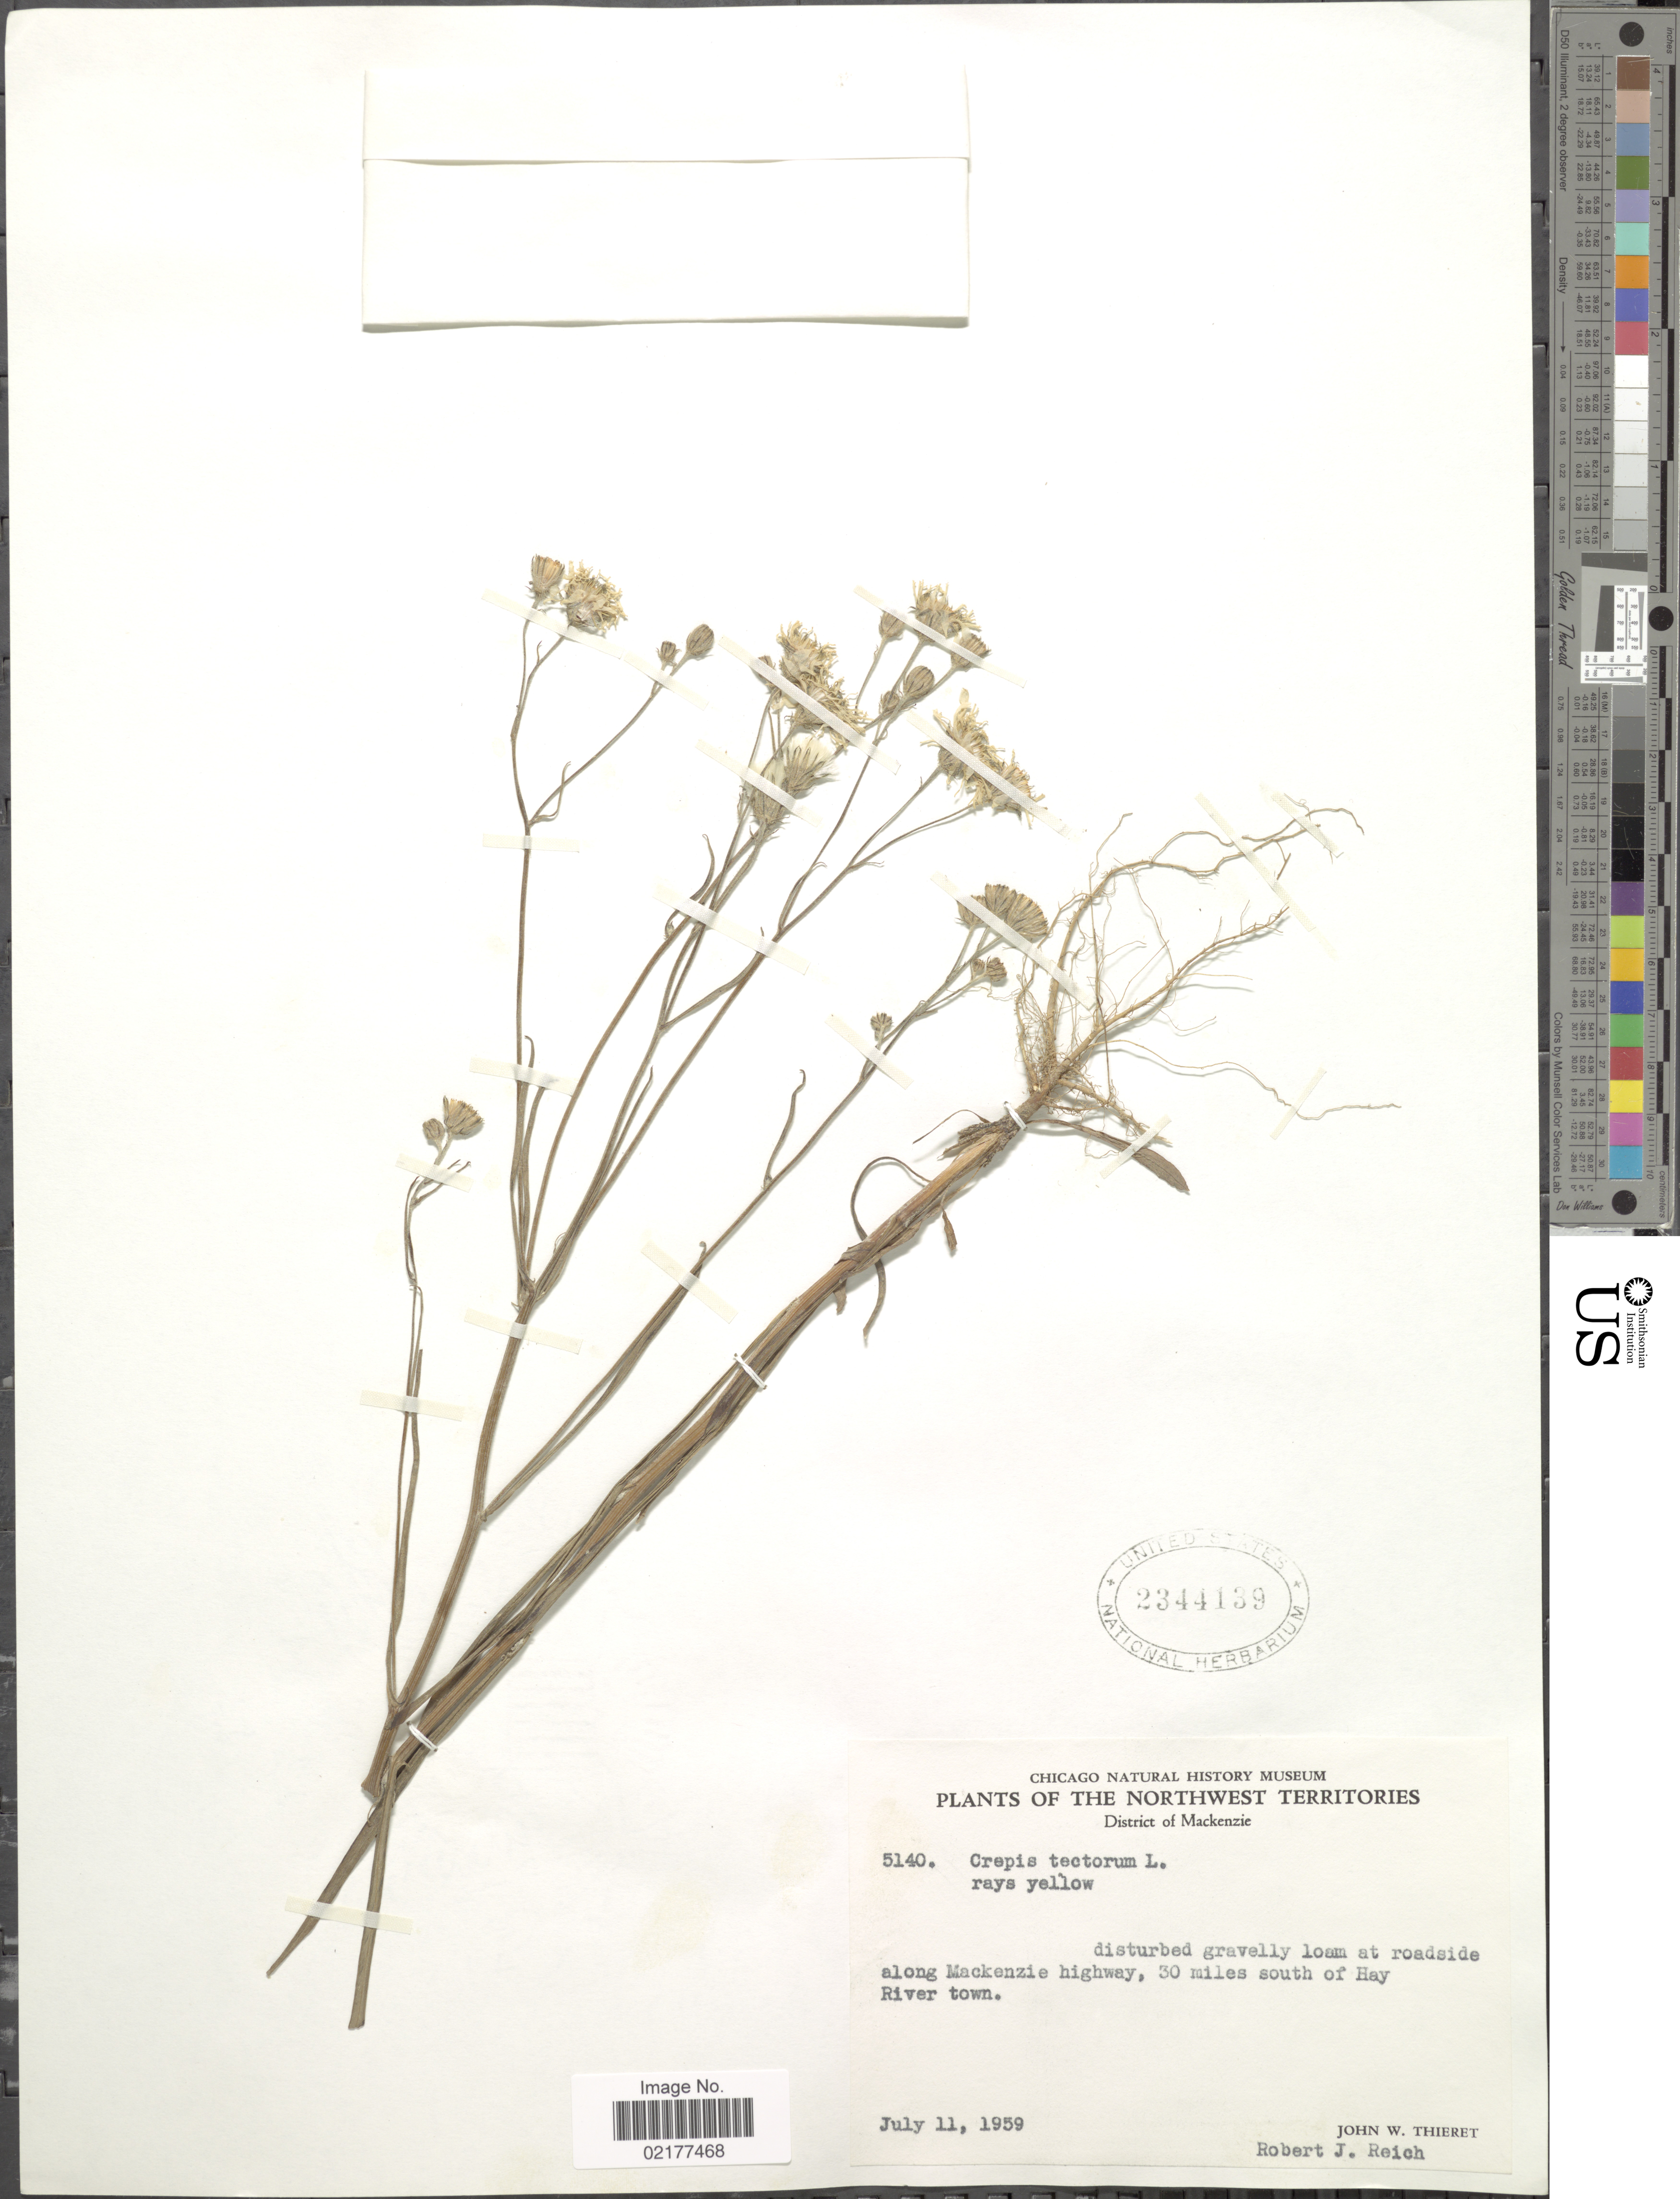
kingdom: Plantae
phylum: Tracheophyta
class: Magnoliopsida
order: Asterales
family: Asteraceae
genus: Crepis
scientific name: Crepis tectorum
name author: L.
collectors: J. W. Thieret & R. Reich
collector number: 5140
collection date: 1959-07-11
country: Canada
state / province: Northwest Territories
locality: District of Mackenzie. Along Mackenzie highway, 30 miles south of Hay River town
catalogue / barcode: US 2344139